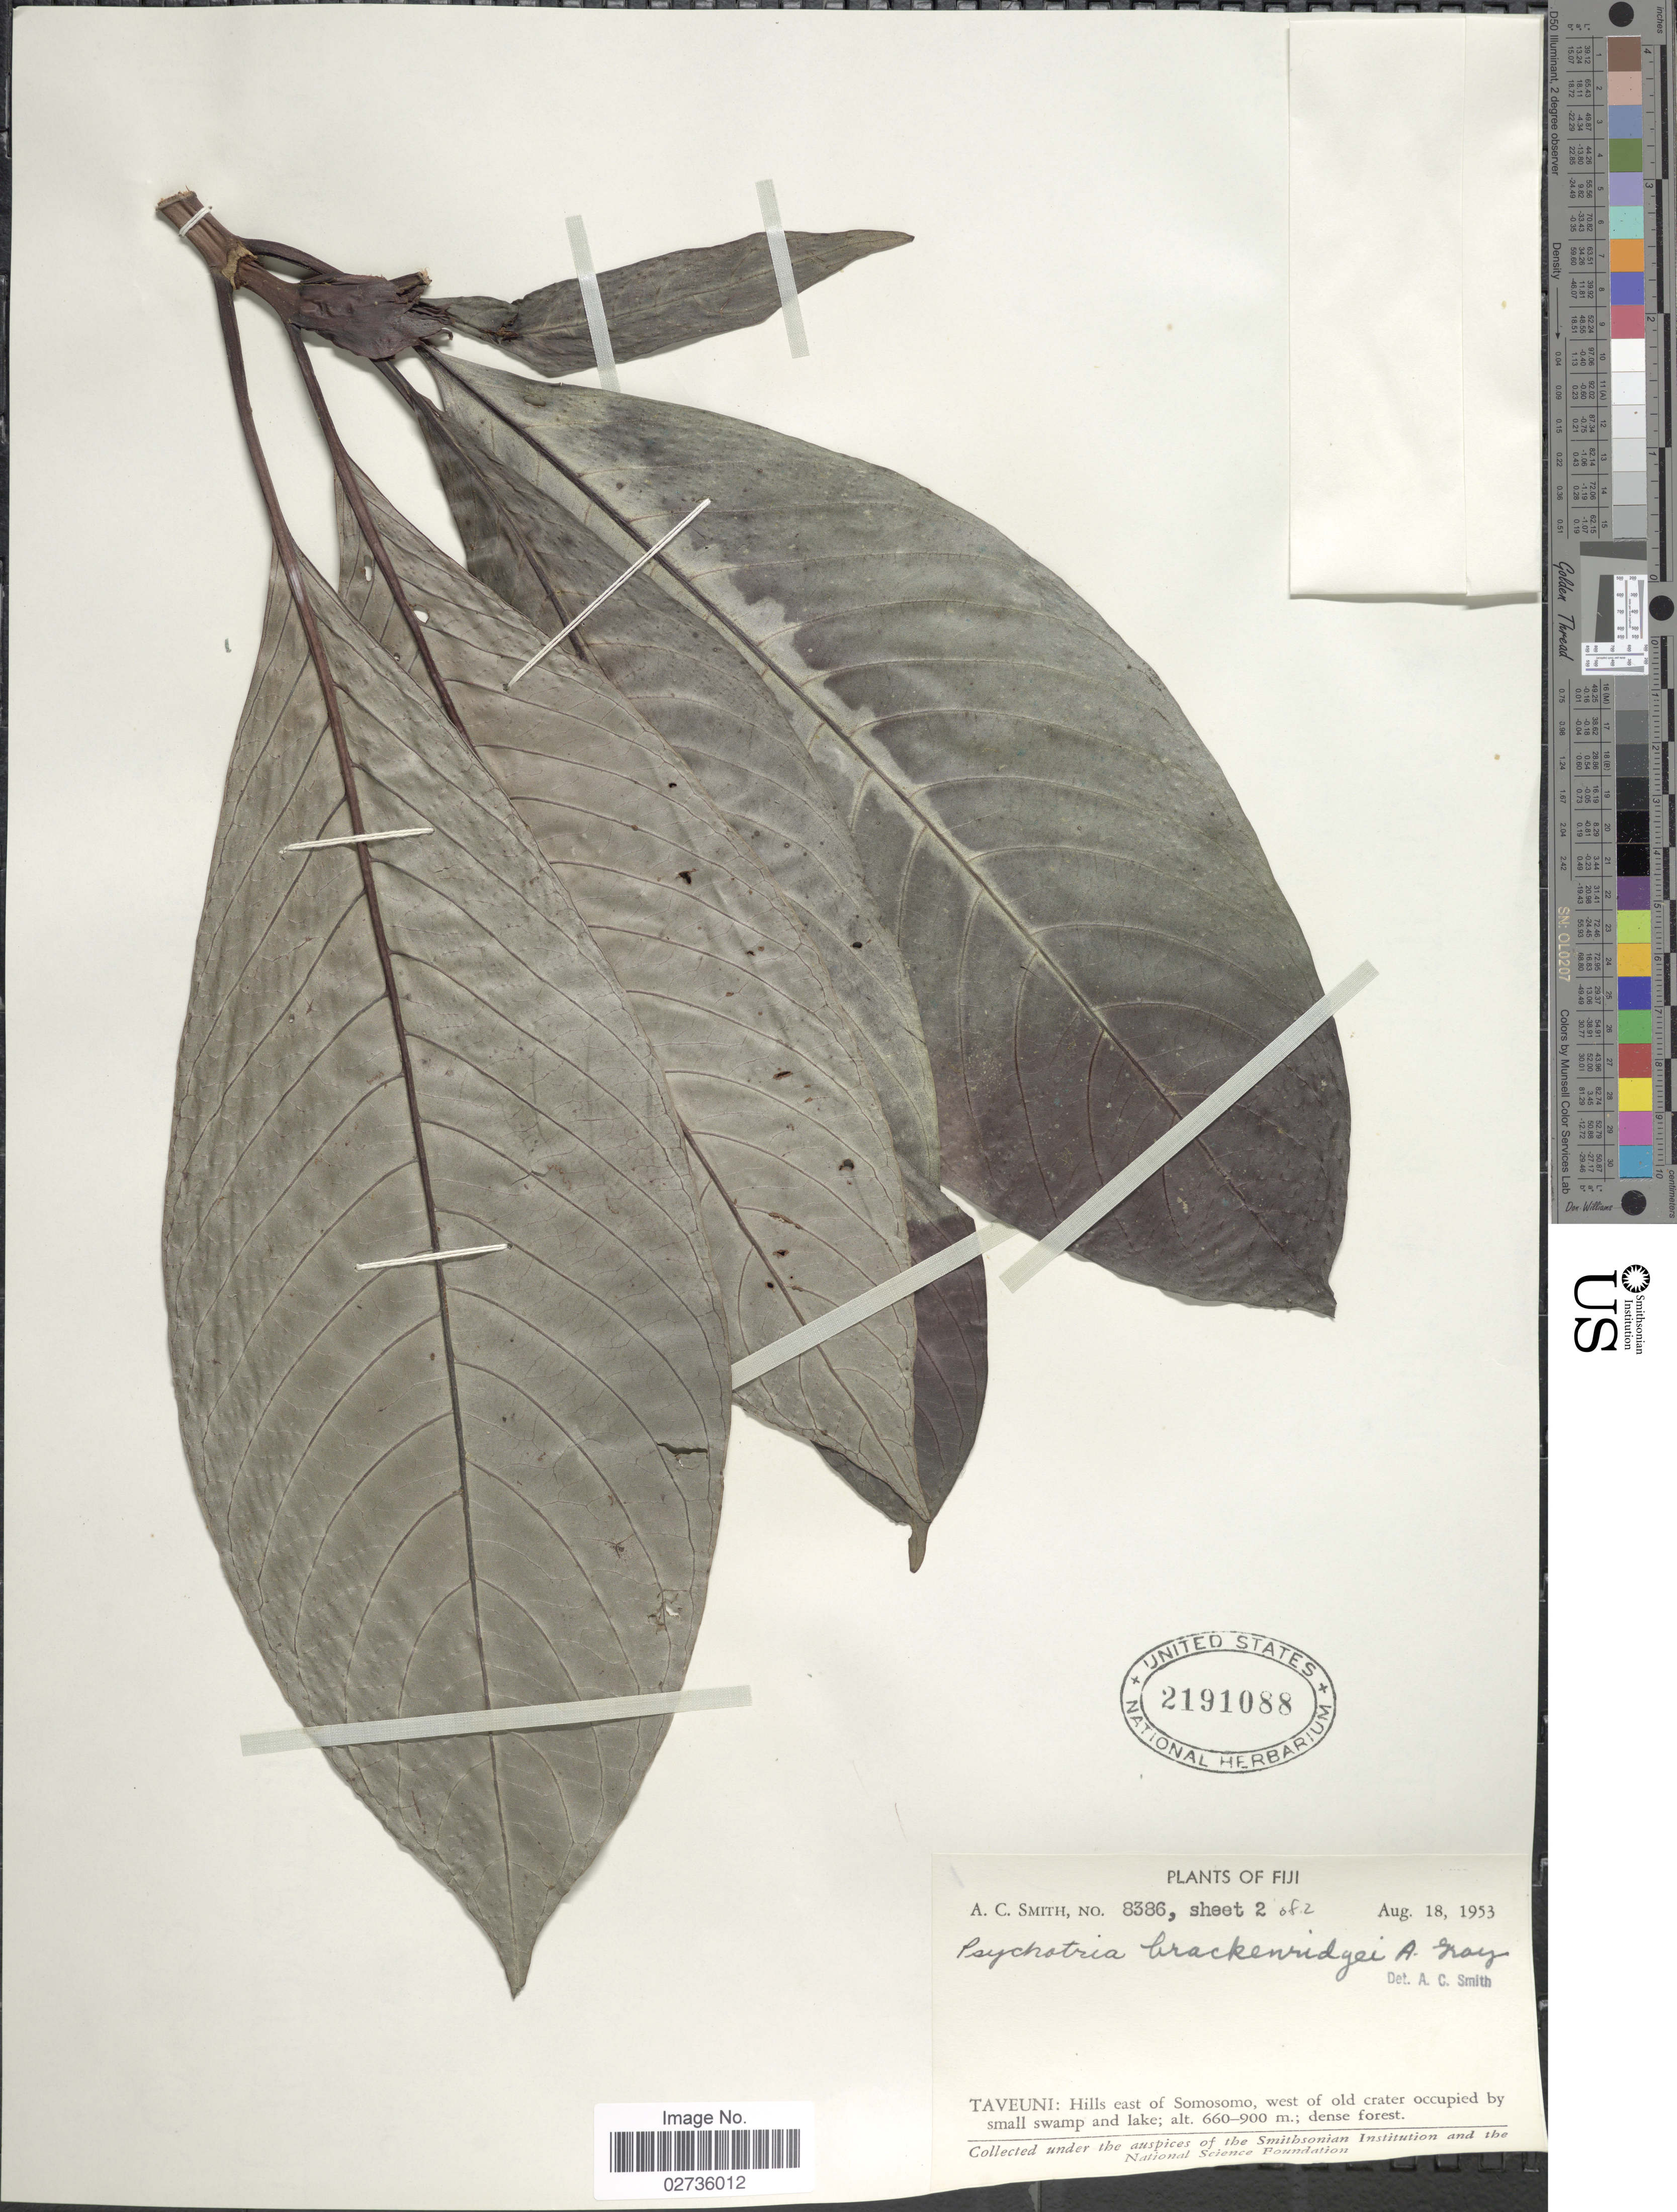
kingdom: Plantae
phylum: Tracheophyta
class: Magnoliopsida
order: Gentianales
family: Rubiaceae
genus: Psychotria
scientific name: Psychotria brackenridgei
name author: A. Gray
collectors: A. C. Smith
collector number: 8386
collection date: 1953-08-18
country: Fiji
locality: Taveuni: Hills east of Somosomo, west of old crater occupied by small swamp and lake.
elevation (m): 660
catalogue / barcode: US 2191088